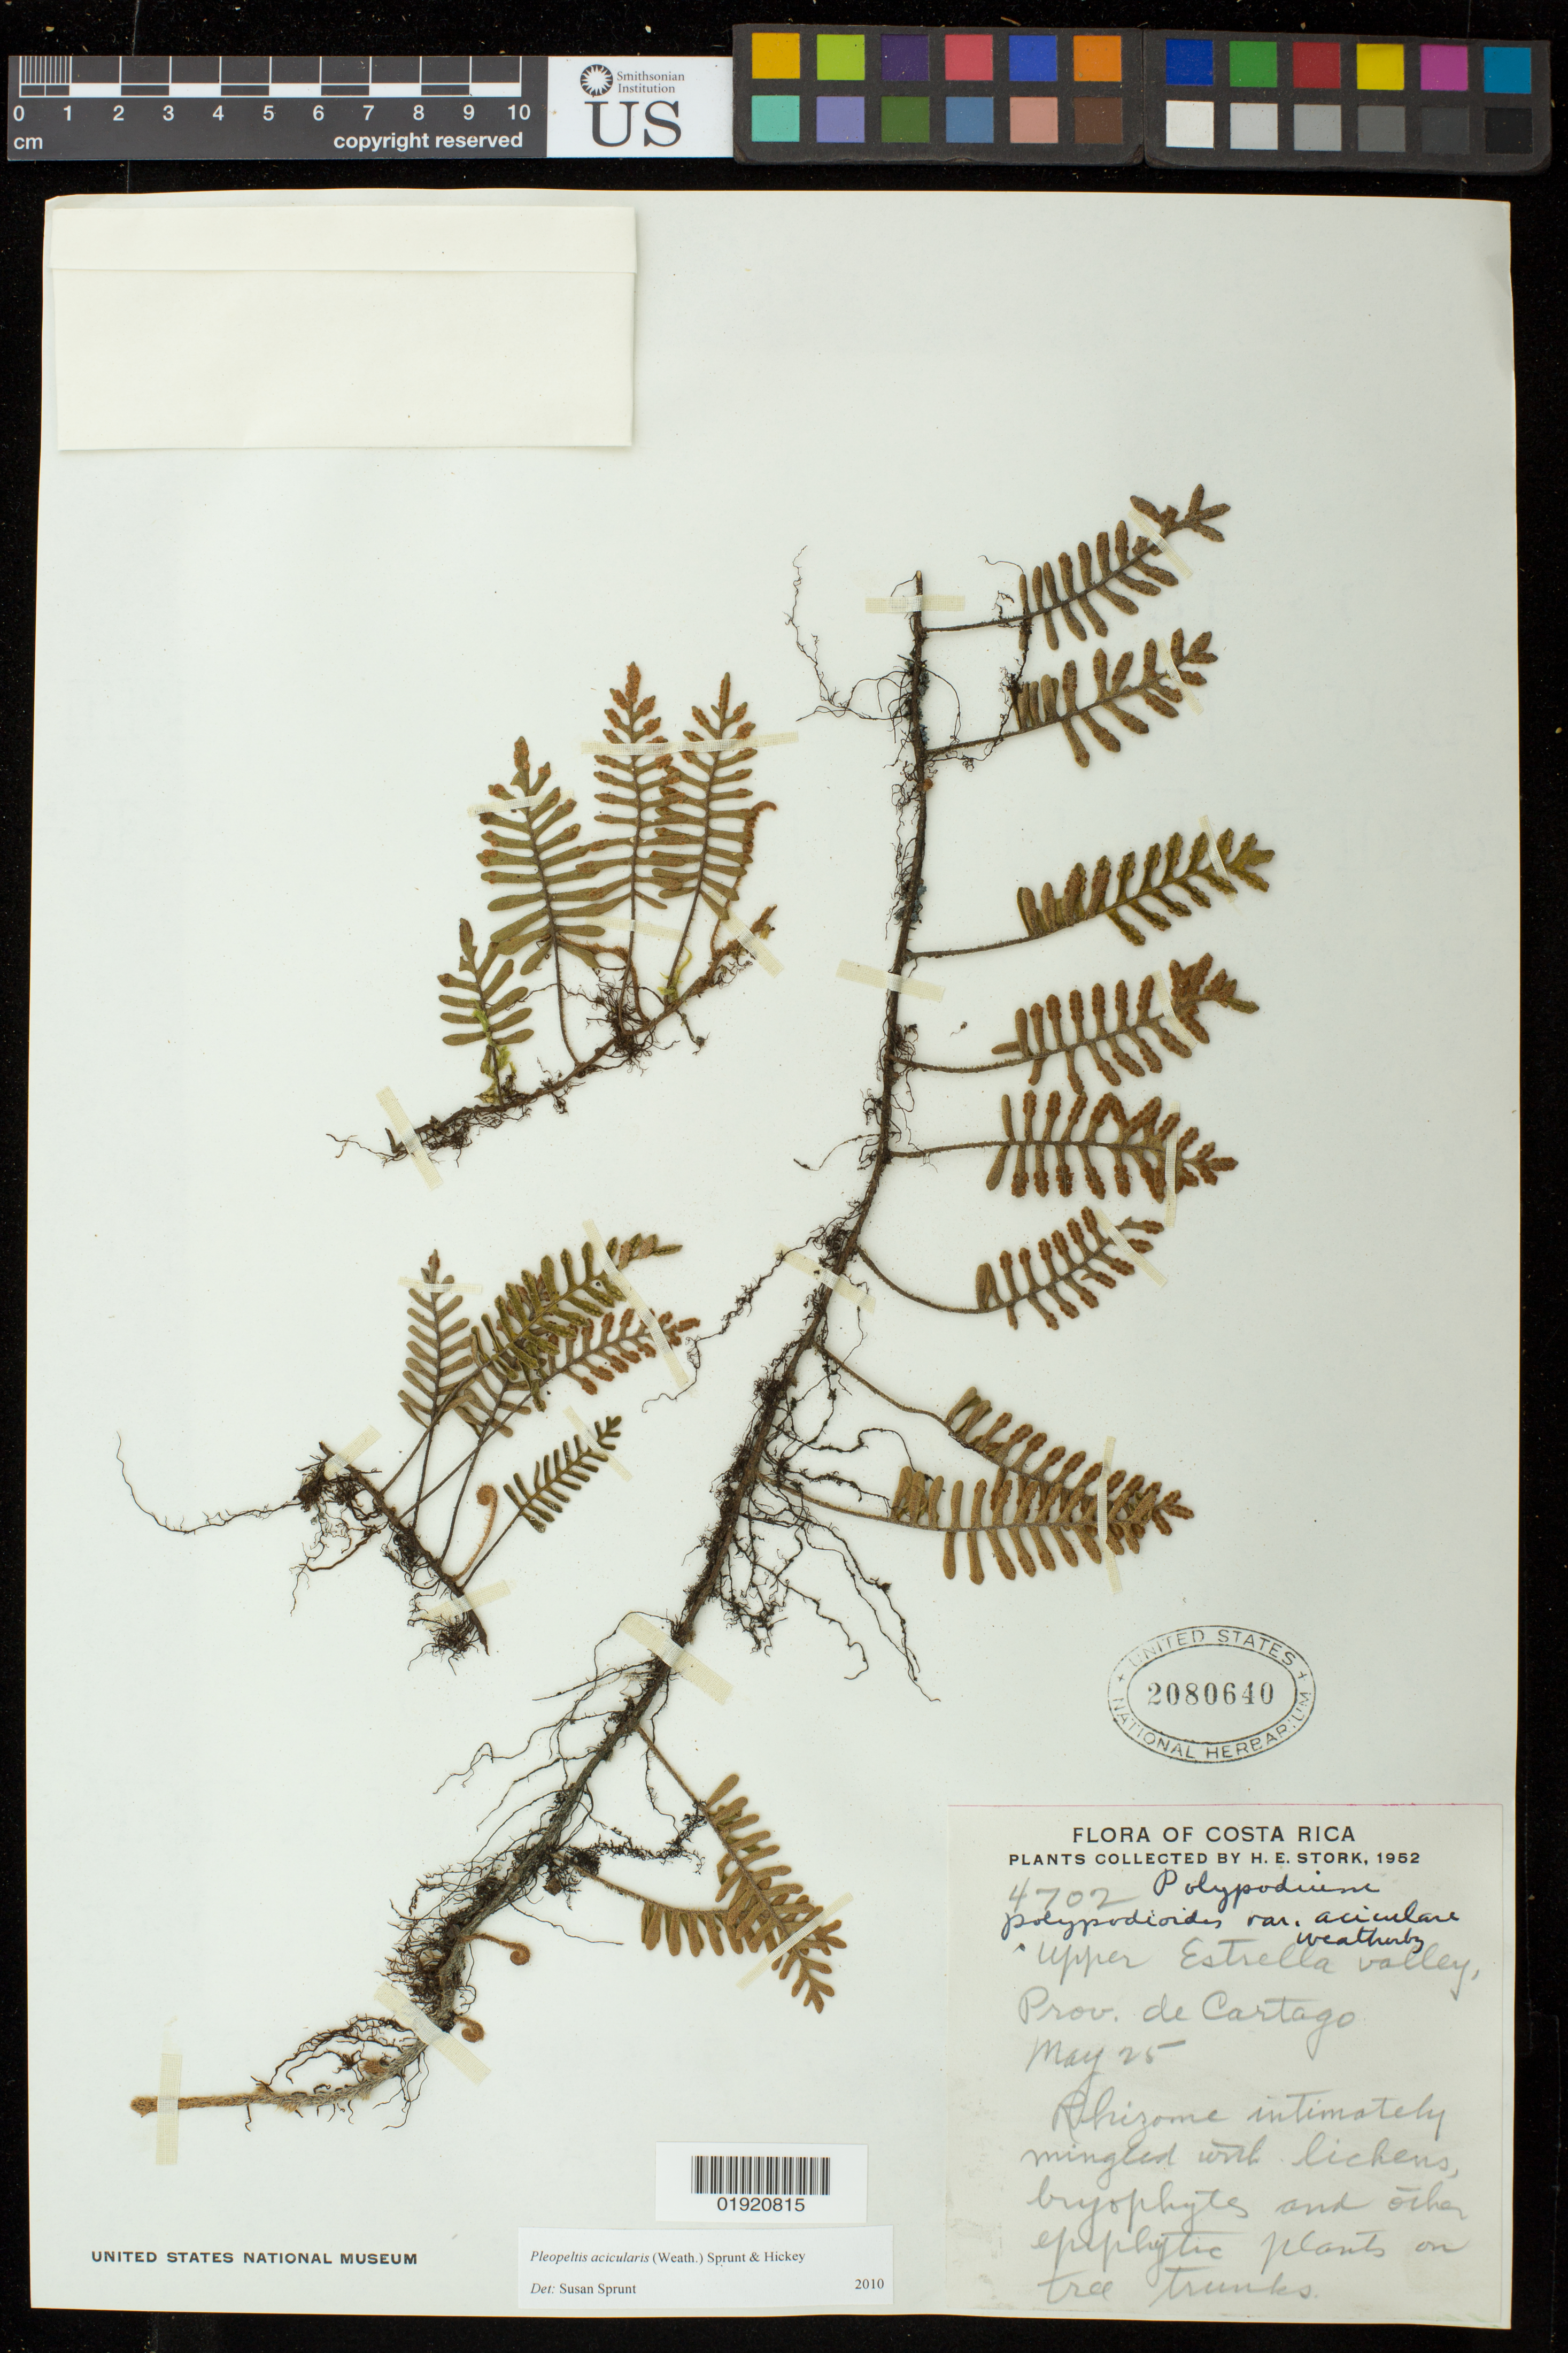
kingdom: Plantae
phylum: Tracheophyta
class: Polypodiopsida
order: Polypodiales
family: Polypodiaceae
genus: Pleopeltis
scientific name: Pleopeltis acicularis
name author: (Weath.) A.R. Sm. & Krömer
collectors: H. E. Stork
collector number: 4702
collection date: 1952-05-25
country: Costa Rica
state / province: Cartago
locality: Costa Rica. Upper Estrella Valley, Prov. de Cartago.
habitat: Rhizome intimately mingled with lichens, bryophytes, and other epiphytic plants on tree trunks.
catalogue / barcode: US 2080640